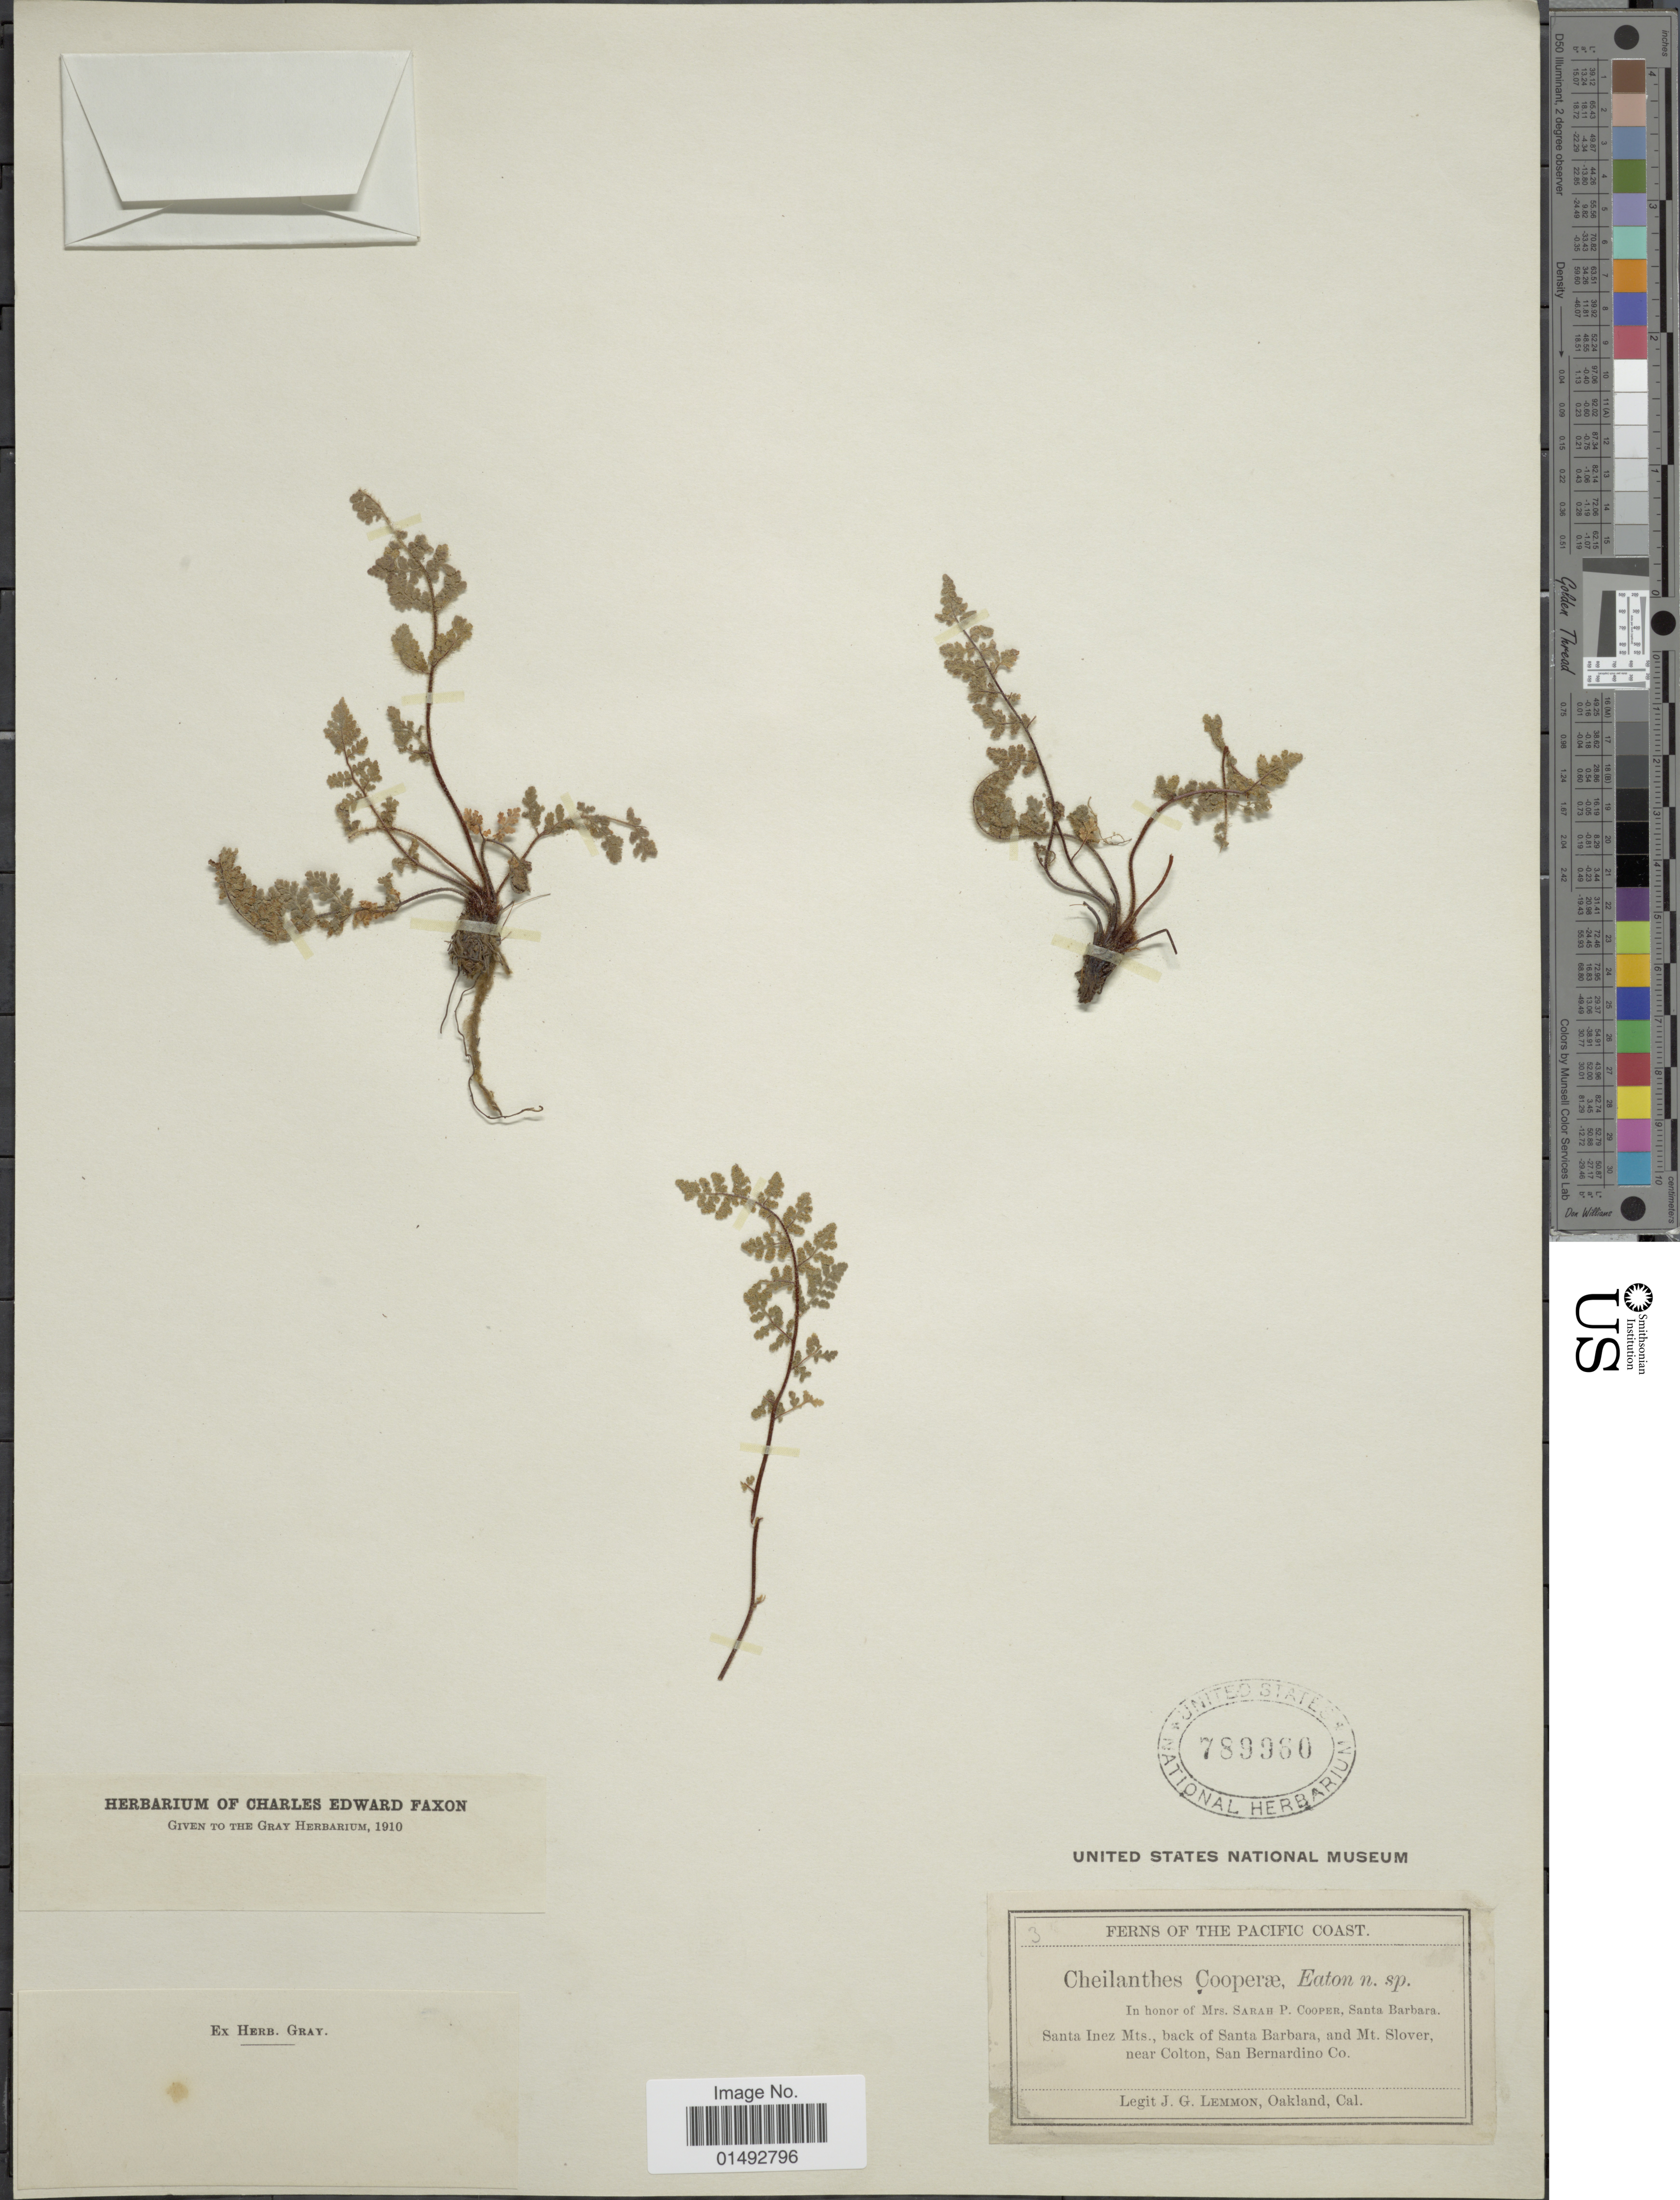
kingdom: Plantae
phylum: Tracheophyta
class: Polypodiopsida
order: Polypodiales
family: Pteridaceae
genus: Myriopteris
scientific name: Myriopteris cooperae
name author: (D.C. Eaton) Grusz & Windham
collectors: J. Lemmon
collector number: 3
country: United States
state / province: California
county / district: Santa Barbara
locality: The Pacific Coast, Santa Inez Mts., back of Santa Barbara, and Mt Slover, near Colton, San Bernardino Co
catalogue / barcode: US 789960